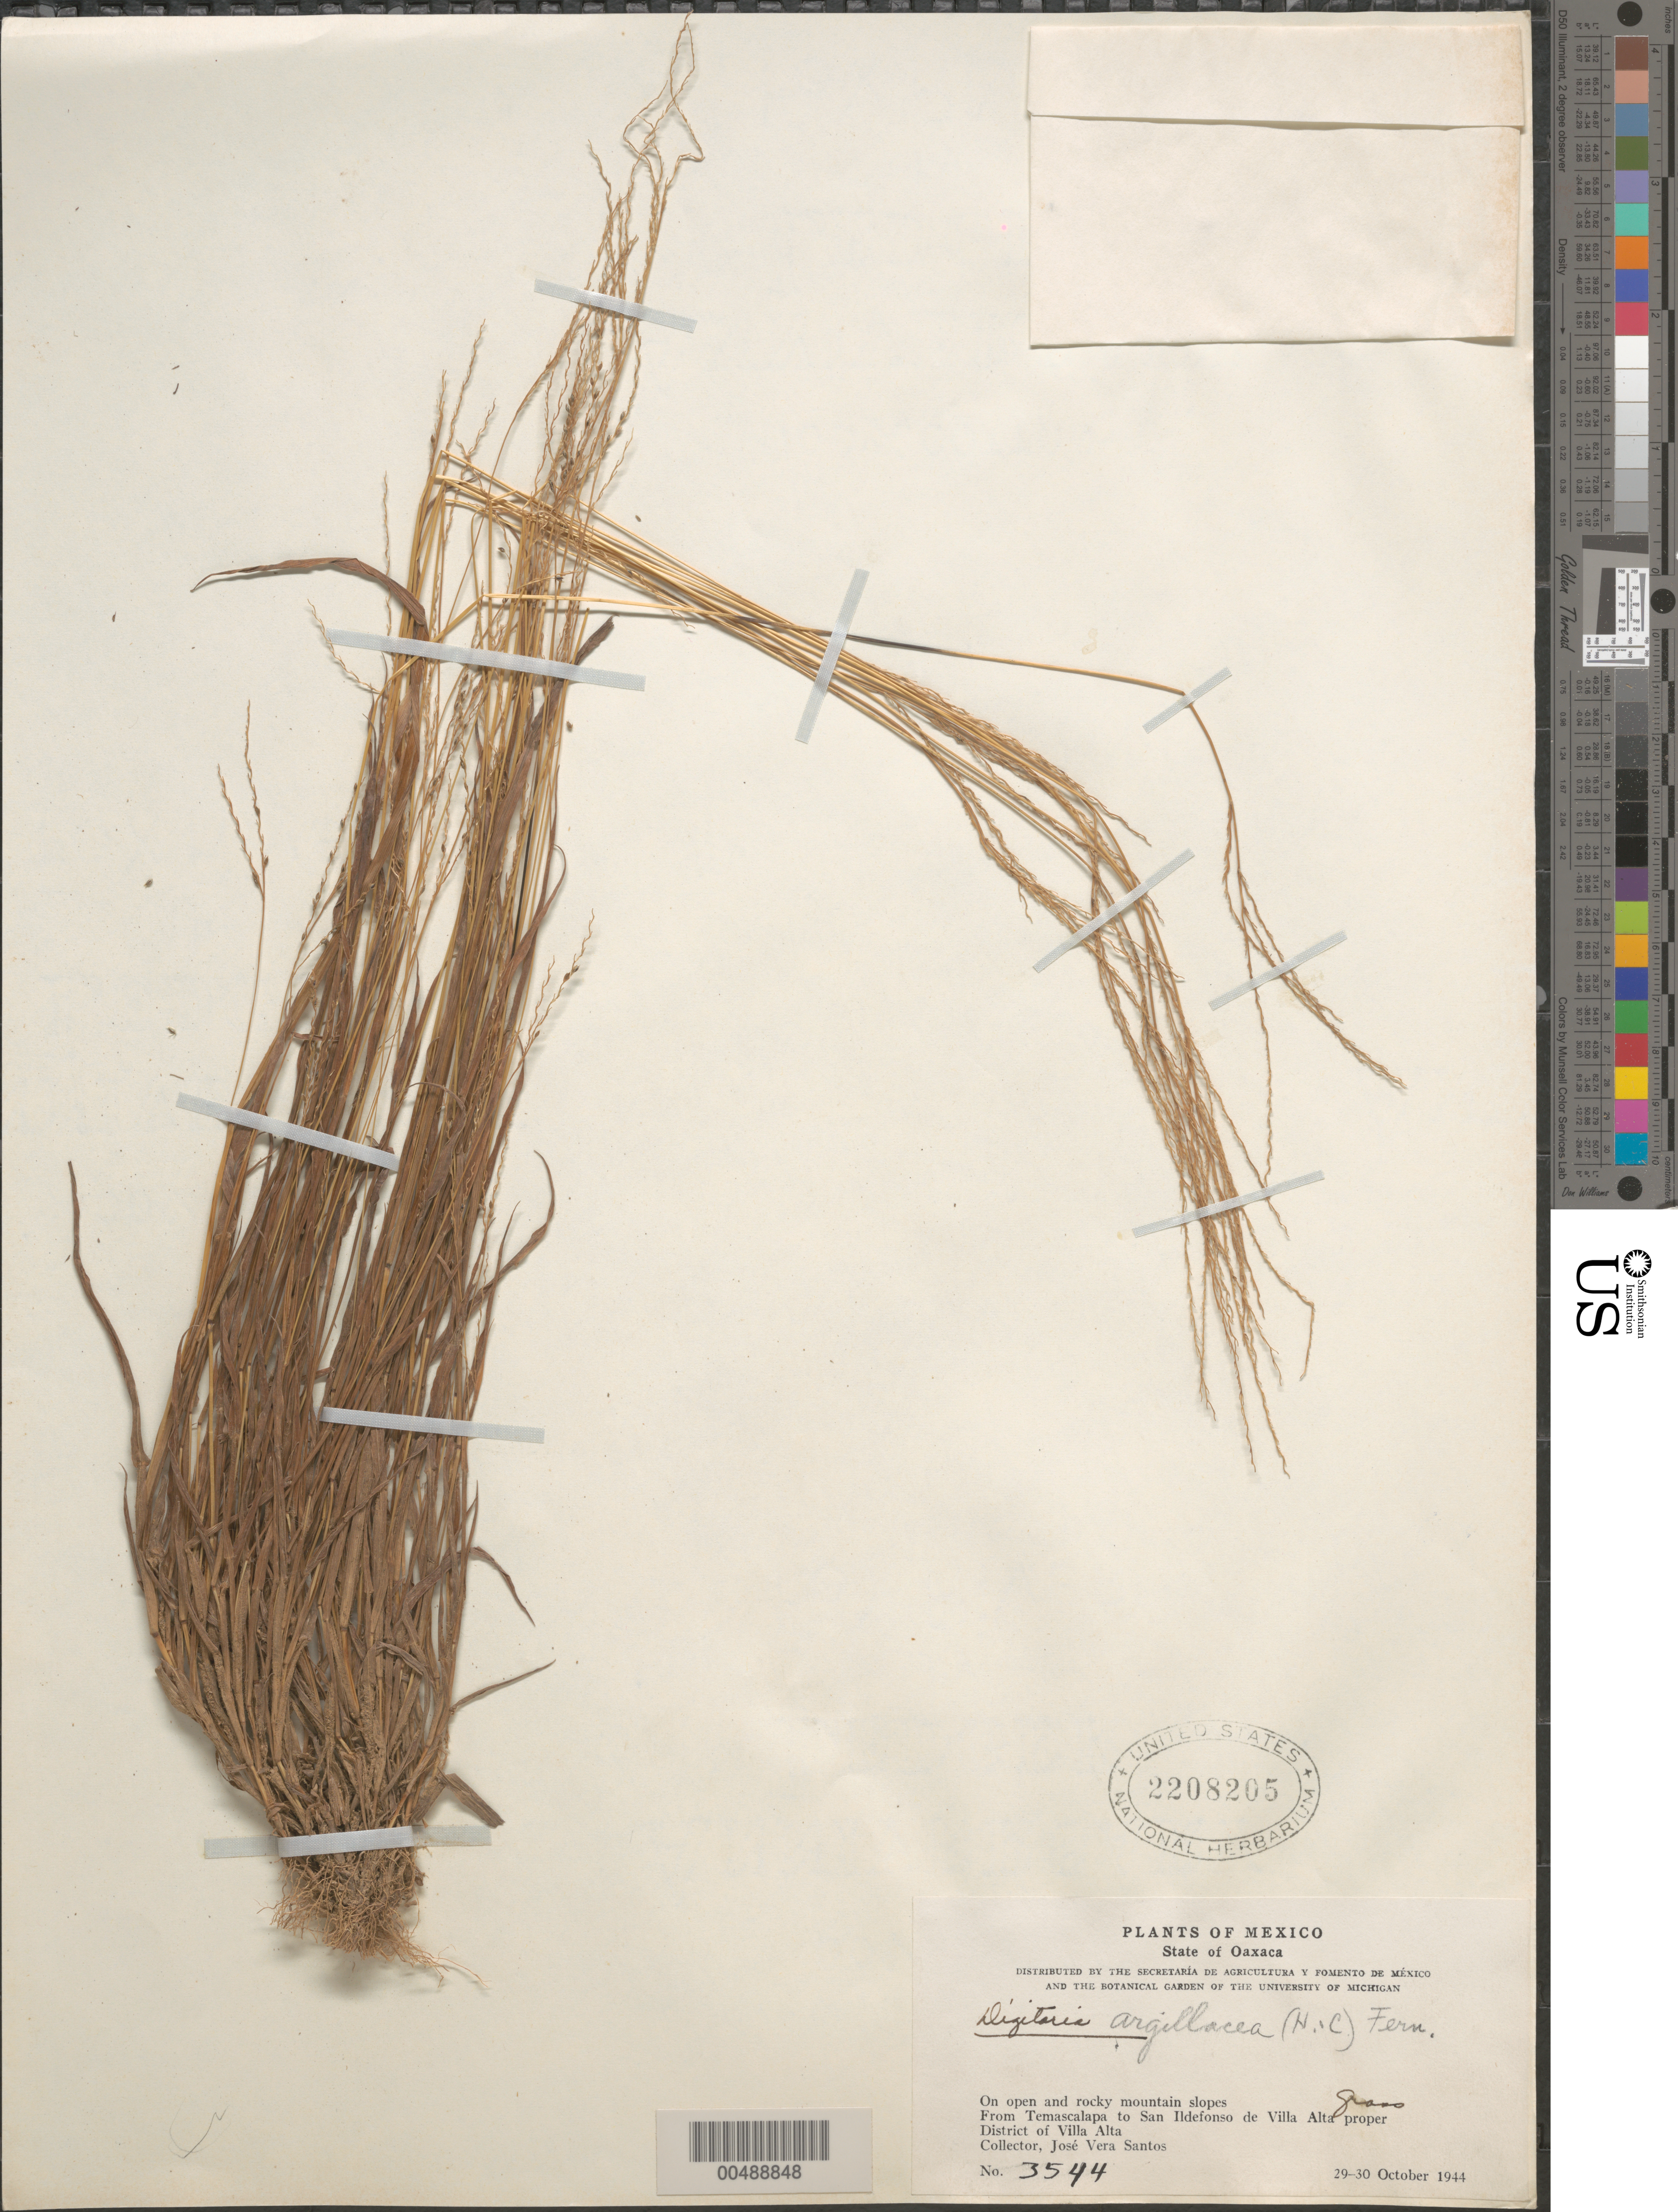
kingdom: Plantae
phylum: Tracheophyta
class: Liliopsida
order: Poales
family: Poaceae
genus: Digitaria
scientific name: Digitaria argillacea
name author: (Hitchc. & Chase) Fernald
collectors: J. V. Santos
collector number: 3544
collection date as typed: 29 Oct 1944 to 30 Oct 1944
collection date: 1944-10-29/1944-10-30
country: Mexico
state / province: Oaxaca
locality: From Temascalapa to San Ildefonso de Villa Alta proper, Villa Alta Dist.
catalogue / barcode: US 2208205